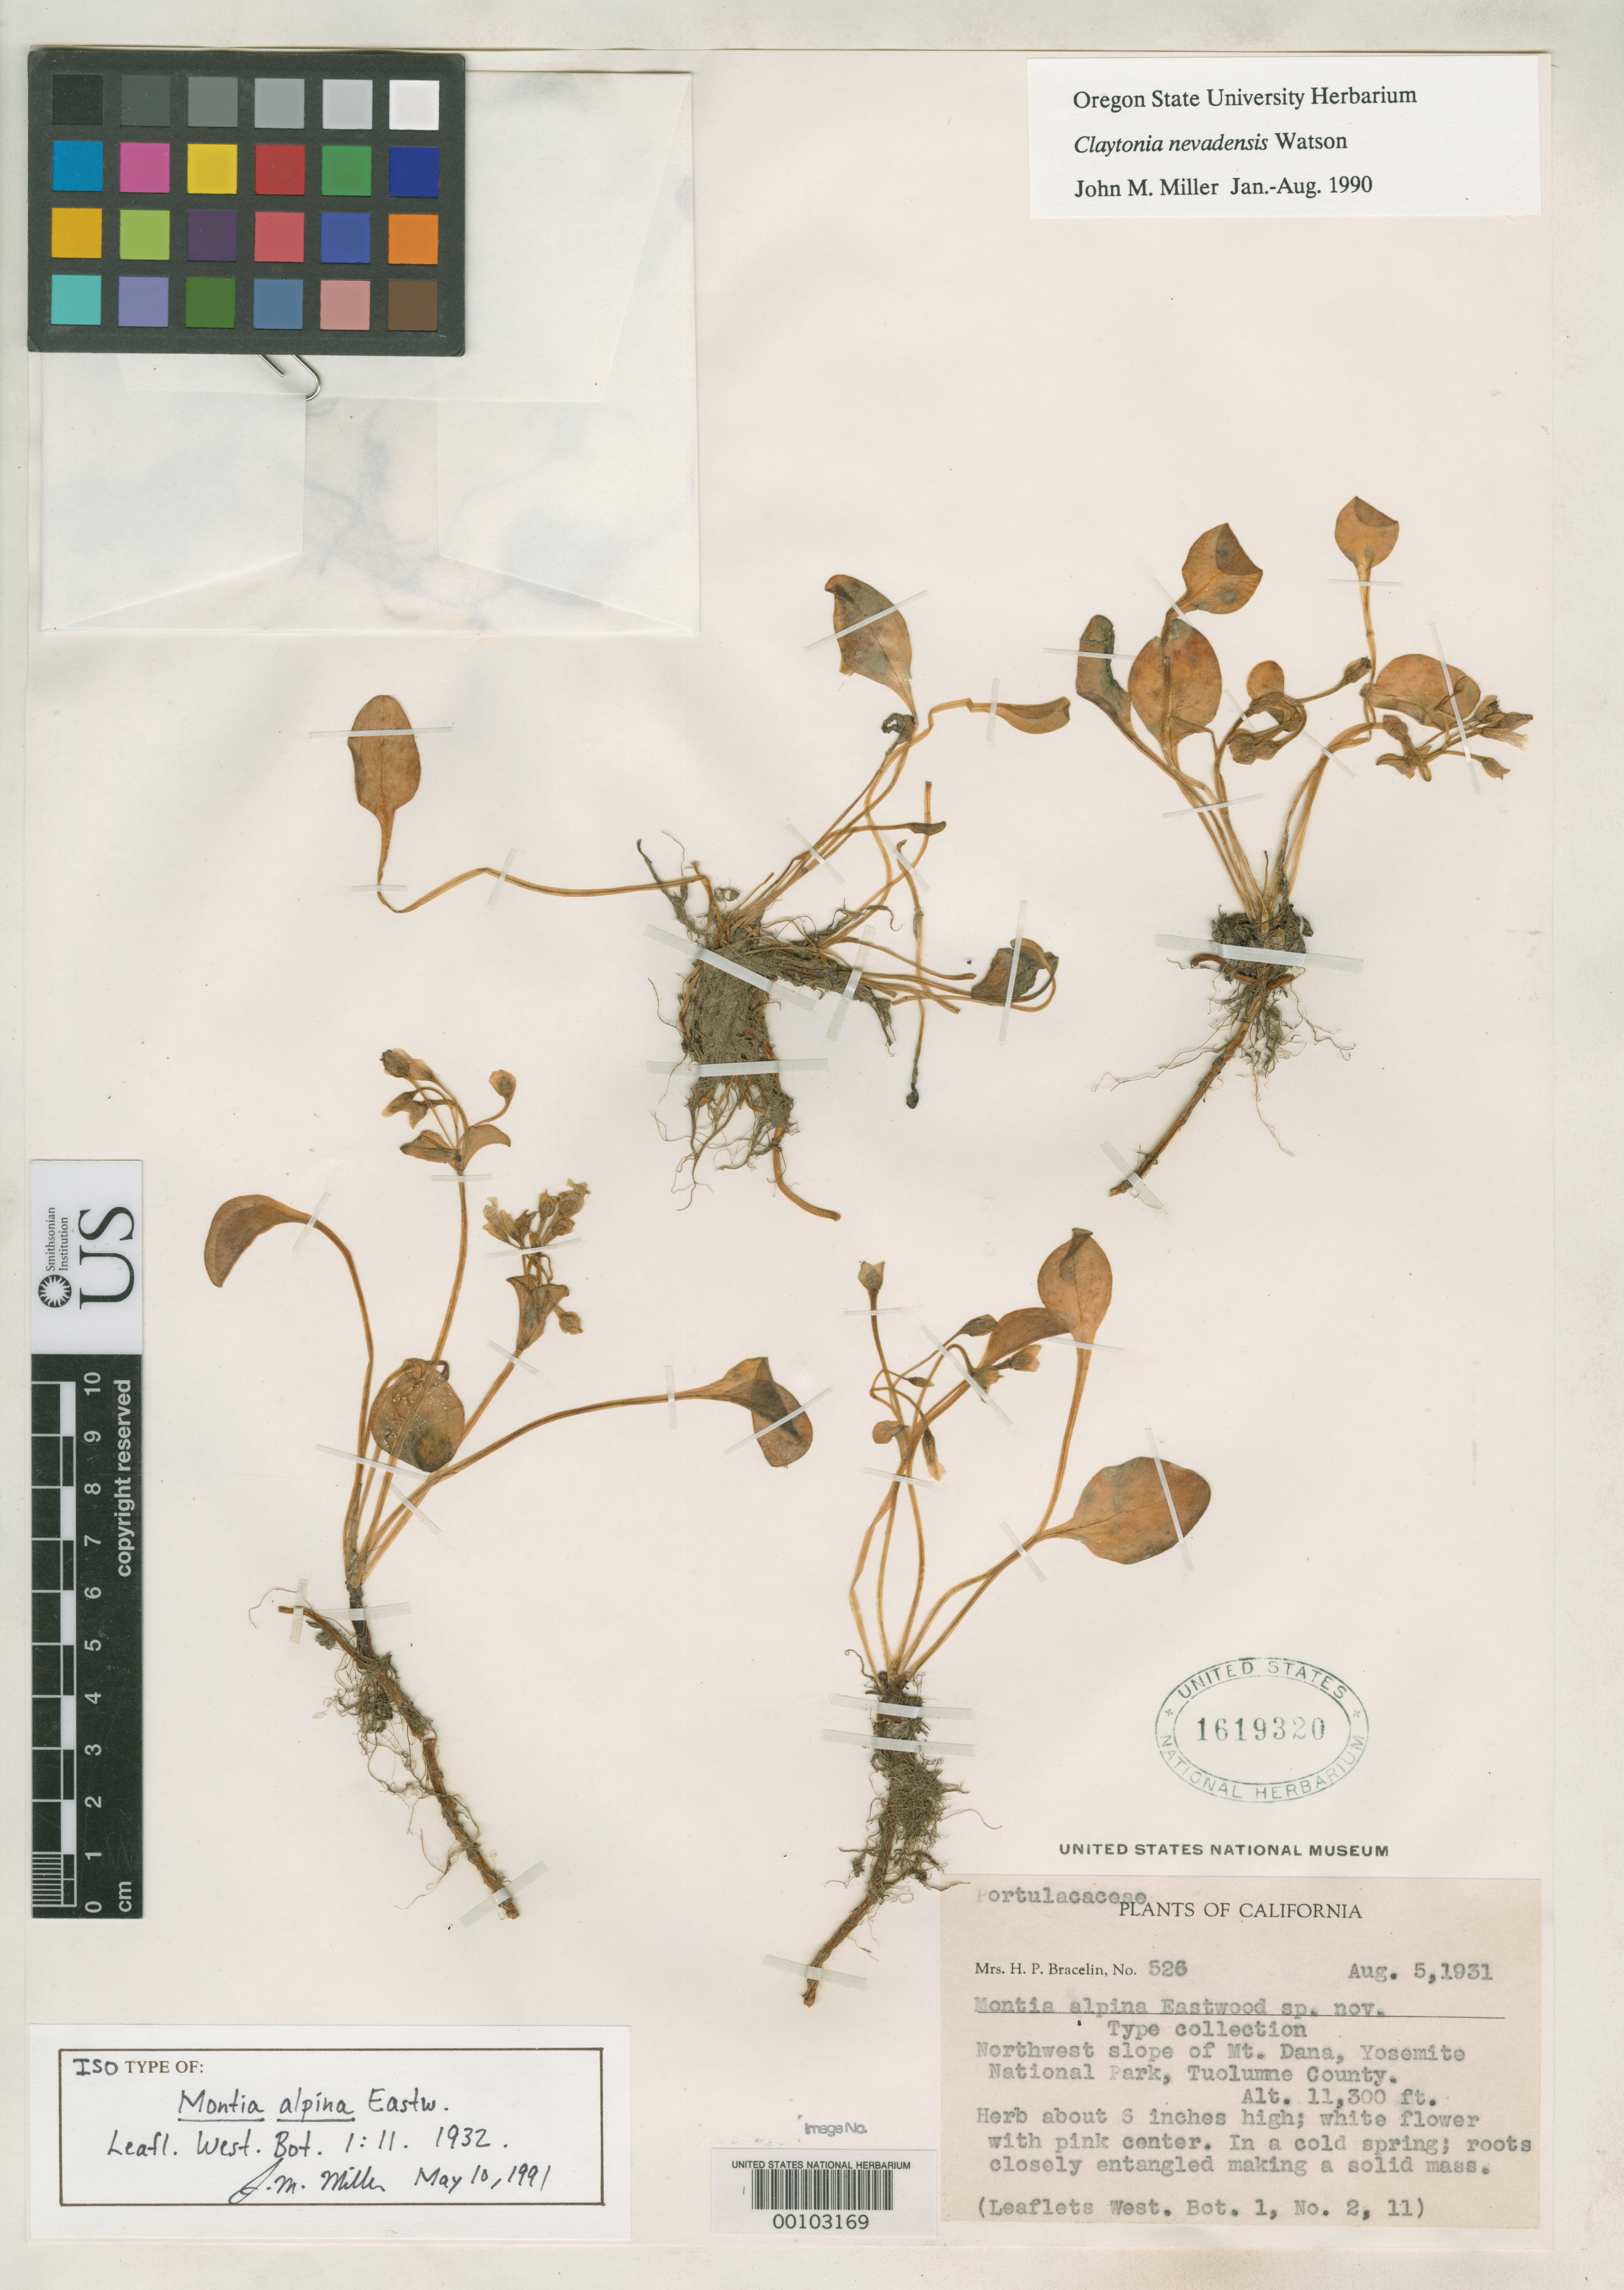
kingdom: Plantae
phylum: Tracheophyta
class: Magnoliopsida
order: Caryophyllales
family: Montiaceae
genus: Montia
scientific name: Montia alpina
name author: Eastw.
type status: Isotype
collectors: H. Bracelin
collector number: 526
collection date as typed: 05 Aug 1931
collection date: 1931-08-05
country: United States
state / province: California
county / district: Tuolumne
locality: Mt. Dana, Yosemite National Park.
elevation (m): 3444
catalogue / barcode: US 1619320